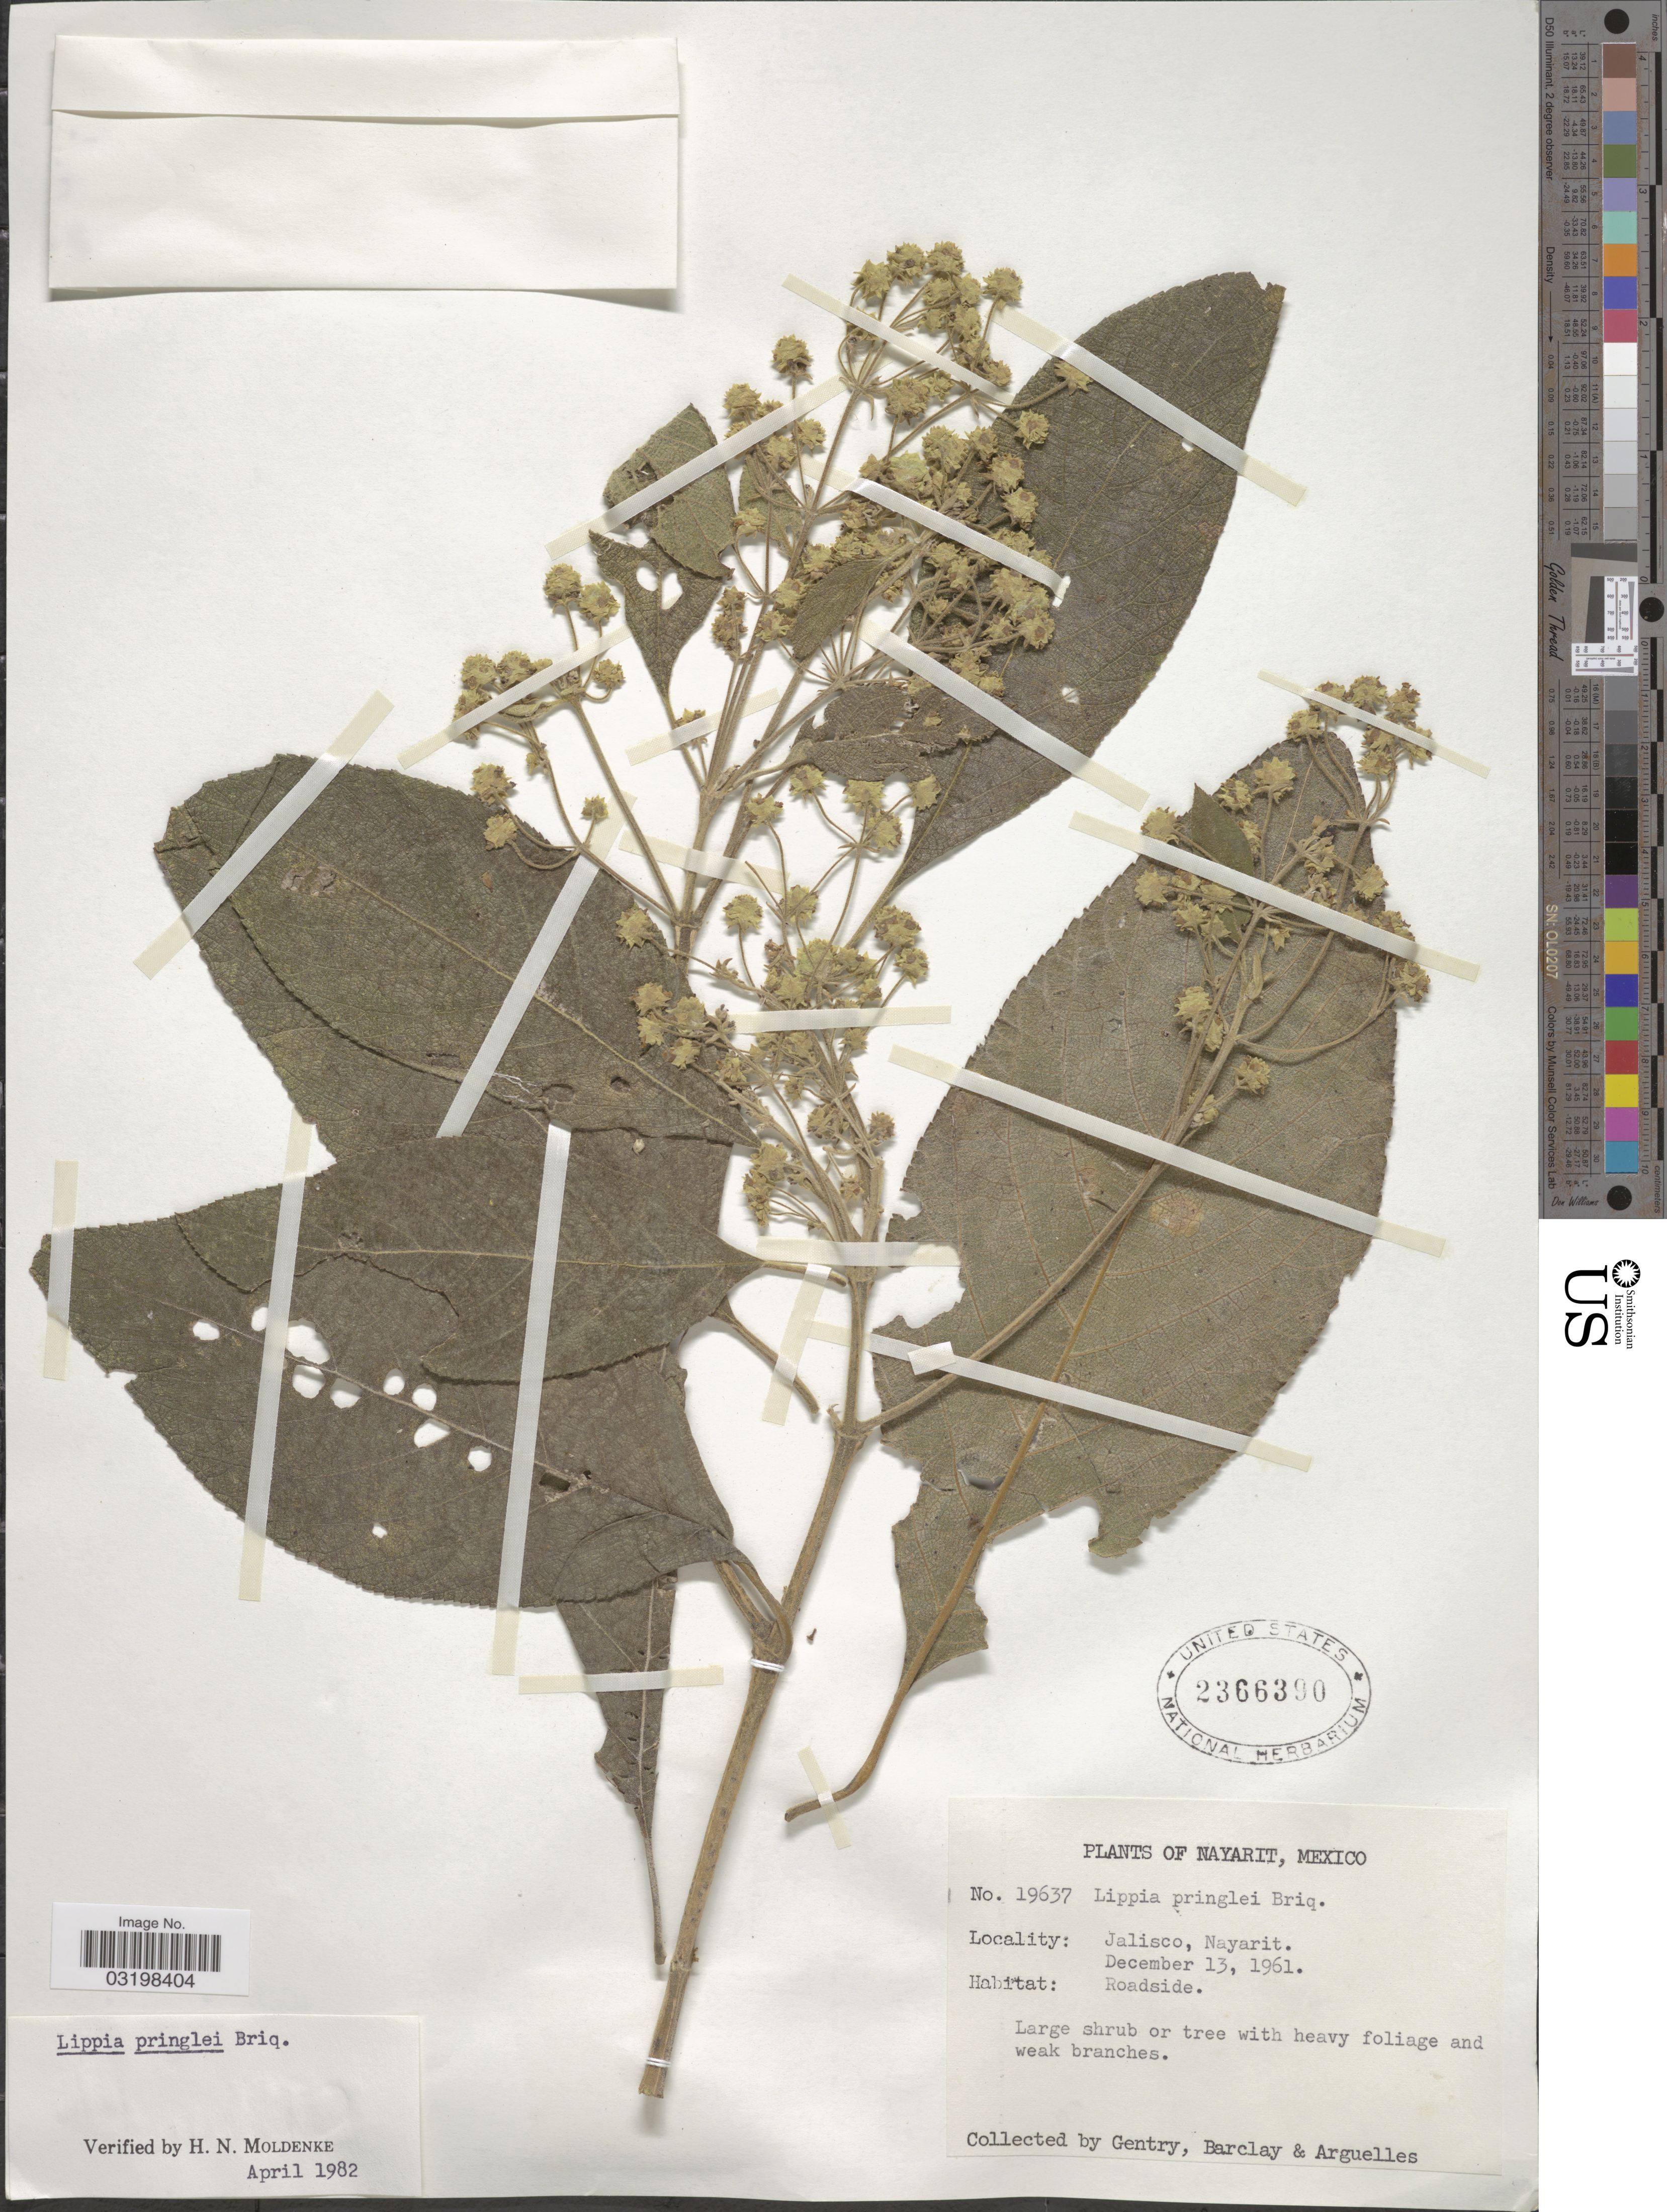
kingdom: Plantae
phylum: Tracheophyta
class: Magnoliopsida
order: Lamiales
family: Verbenaceae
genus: Lippia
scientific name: Lippia umbellata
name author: Cav.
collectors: Gentry, --, -- Barclay & Arguelles, --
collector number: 19637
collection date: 1961-12-13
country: Mexico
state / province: Nayarit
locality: Jalisco. Roadside.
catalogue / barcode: US 2366390